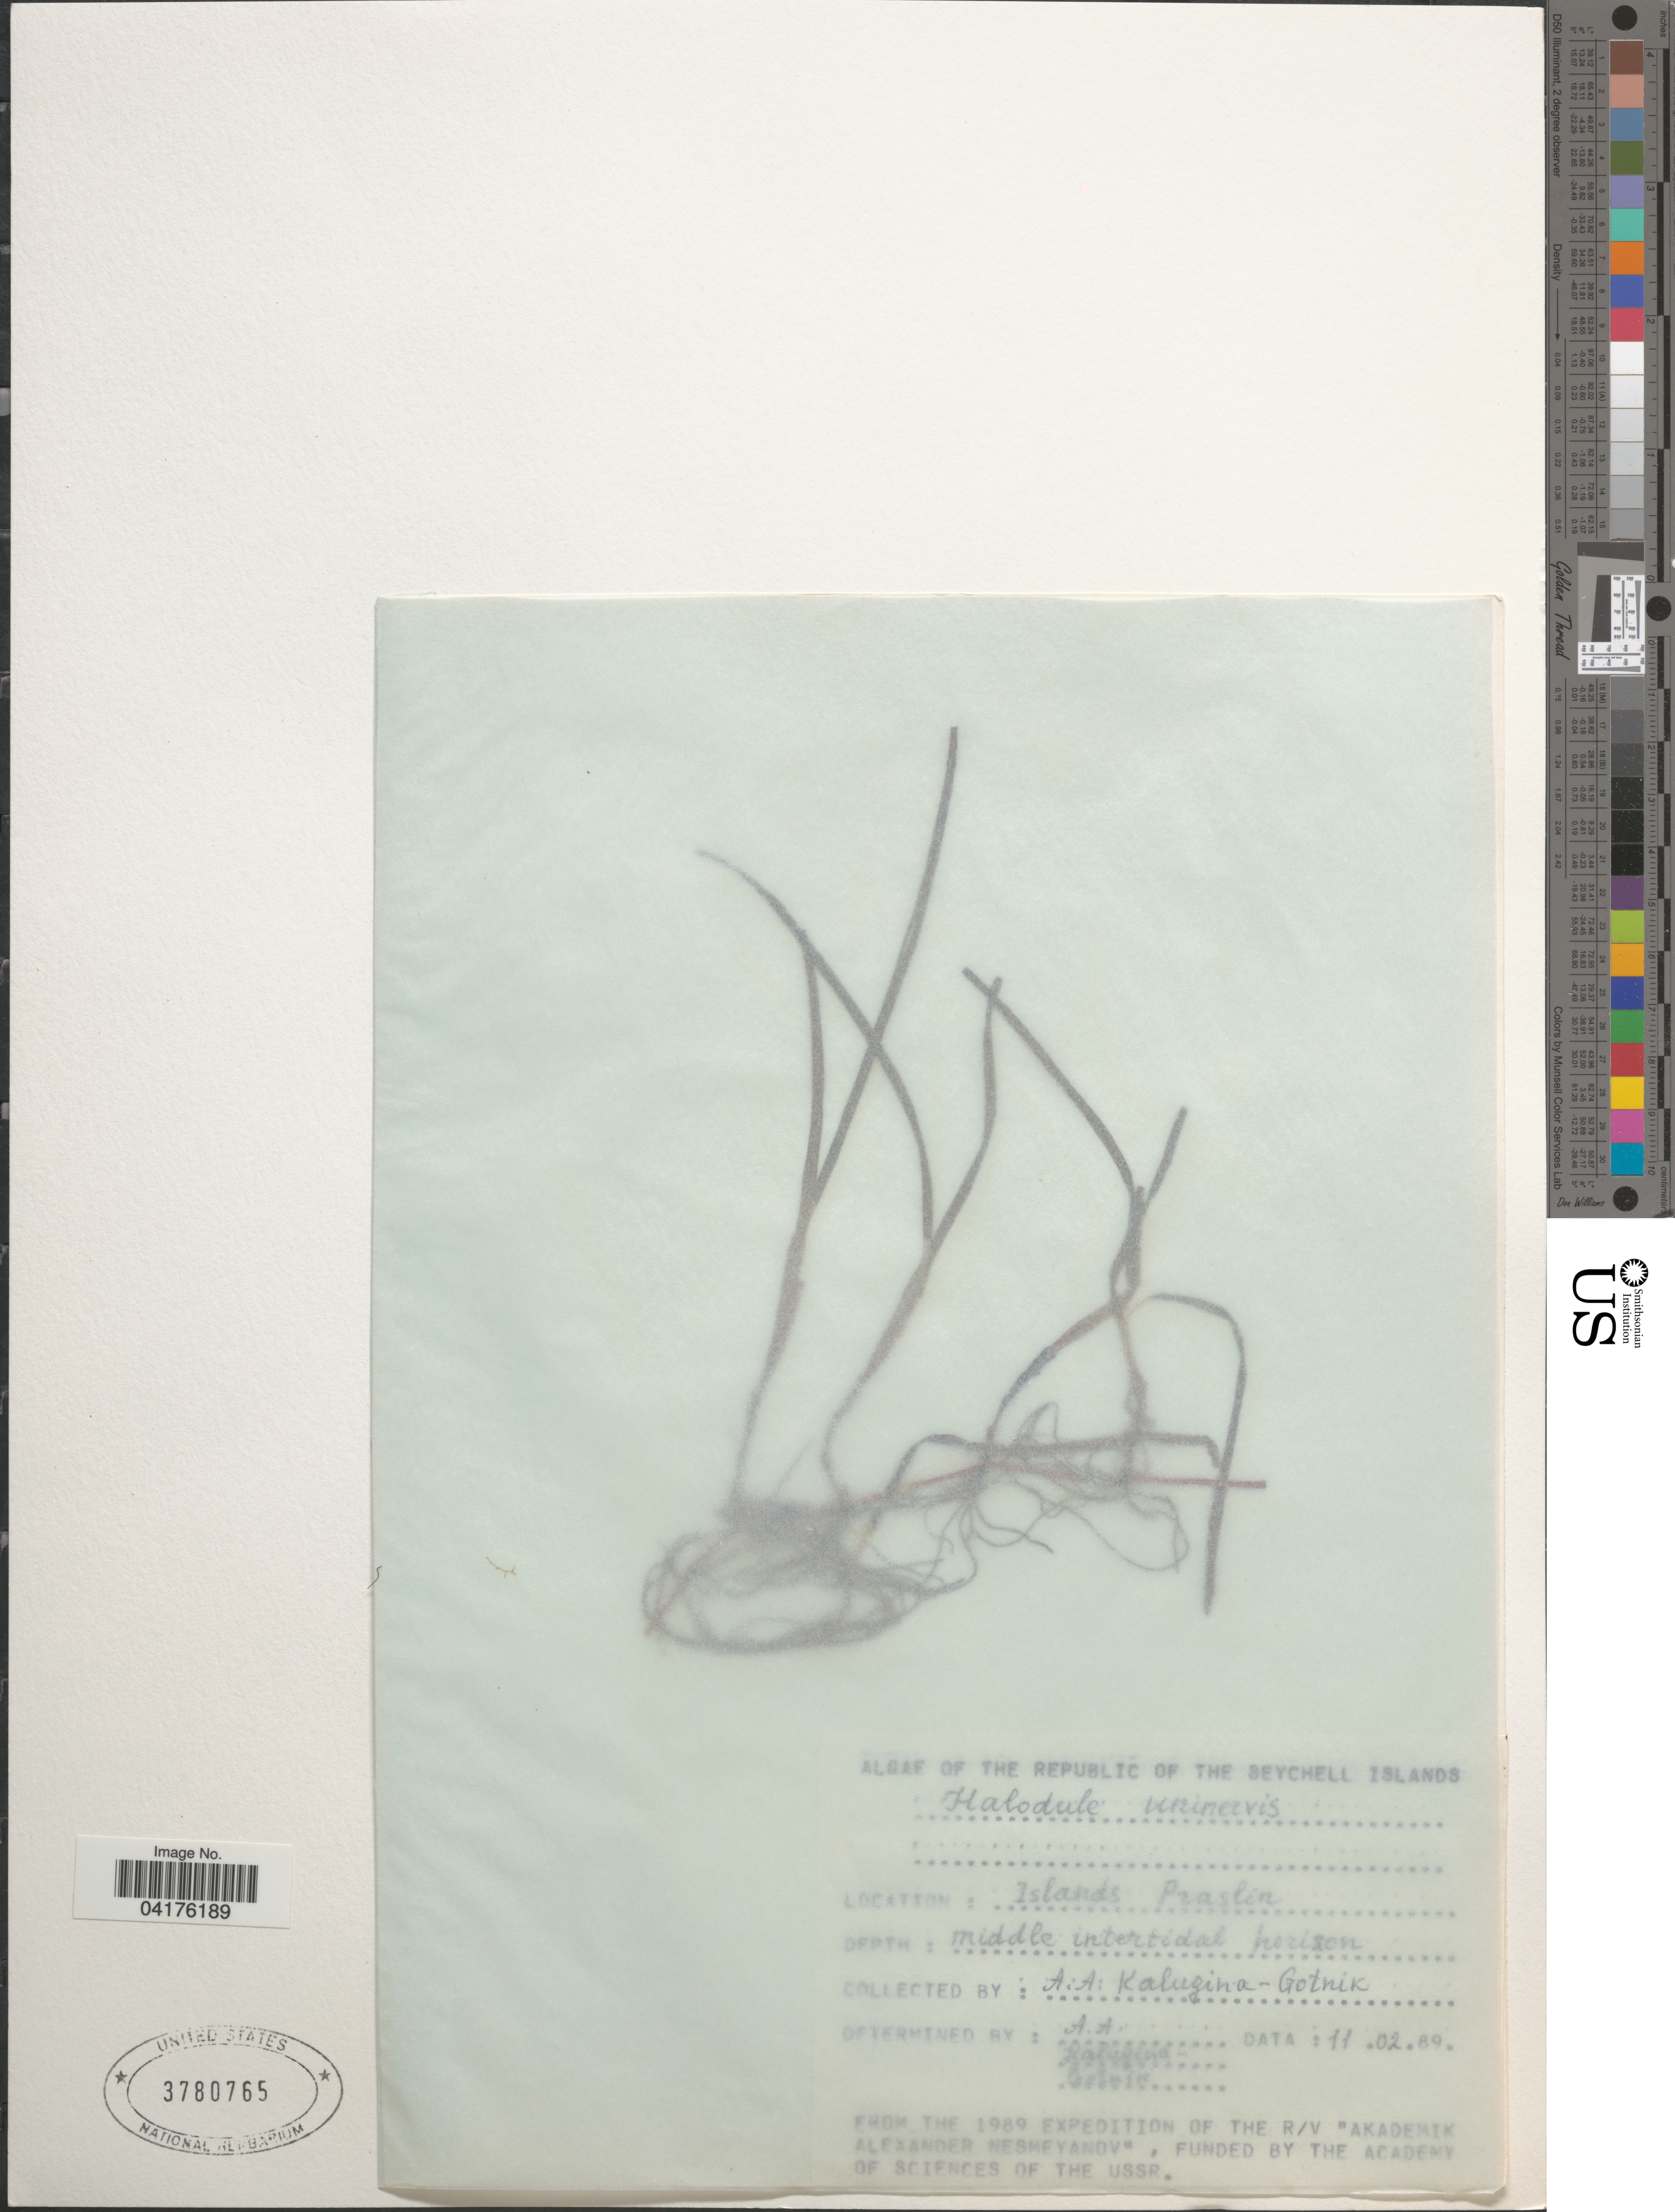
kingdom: Plantae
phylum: Tracheophyta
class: Liliopsida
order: Alismatales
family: Cymodoceaceae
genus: Halodule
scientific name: Halodule uninervis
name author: (Forssk.) Asch.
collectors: A. Kalugina-Gotnik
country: Seychelles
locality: The Republic of the Seychell Islands. Islands Praslin. The 1989 Expedition of the R/V "Akademin Alexander Nesmeyanov".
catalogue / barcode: US 3780765